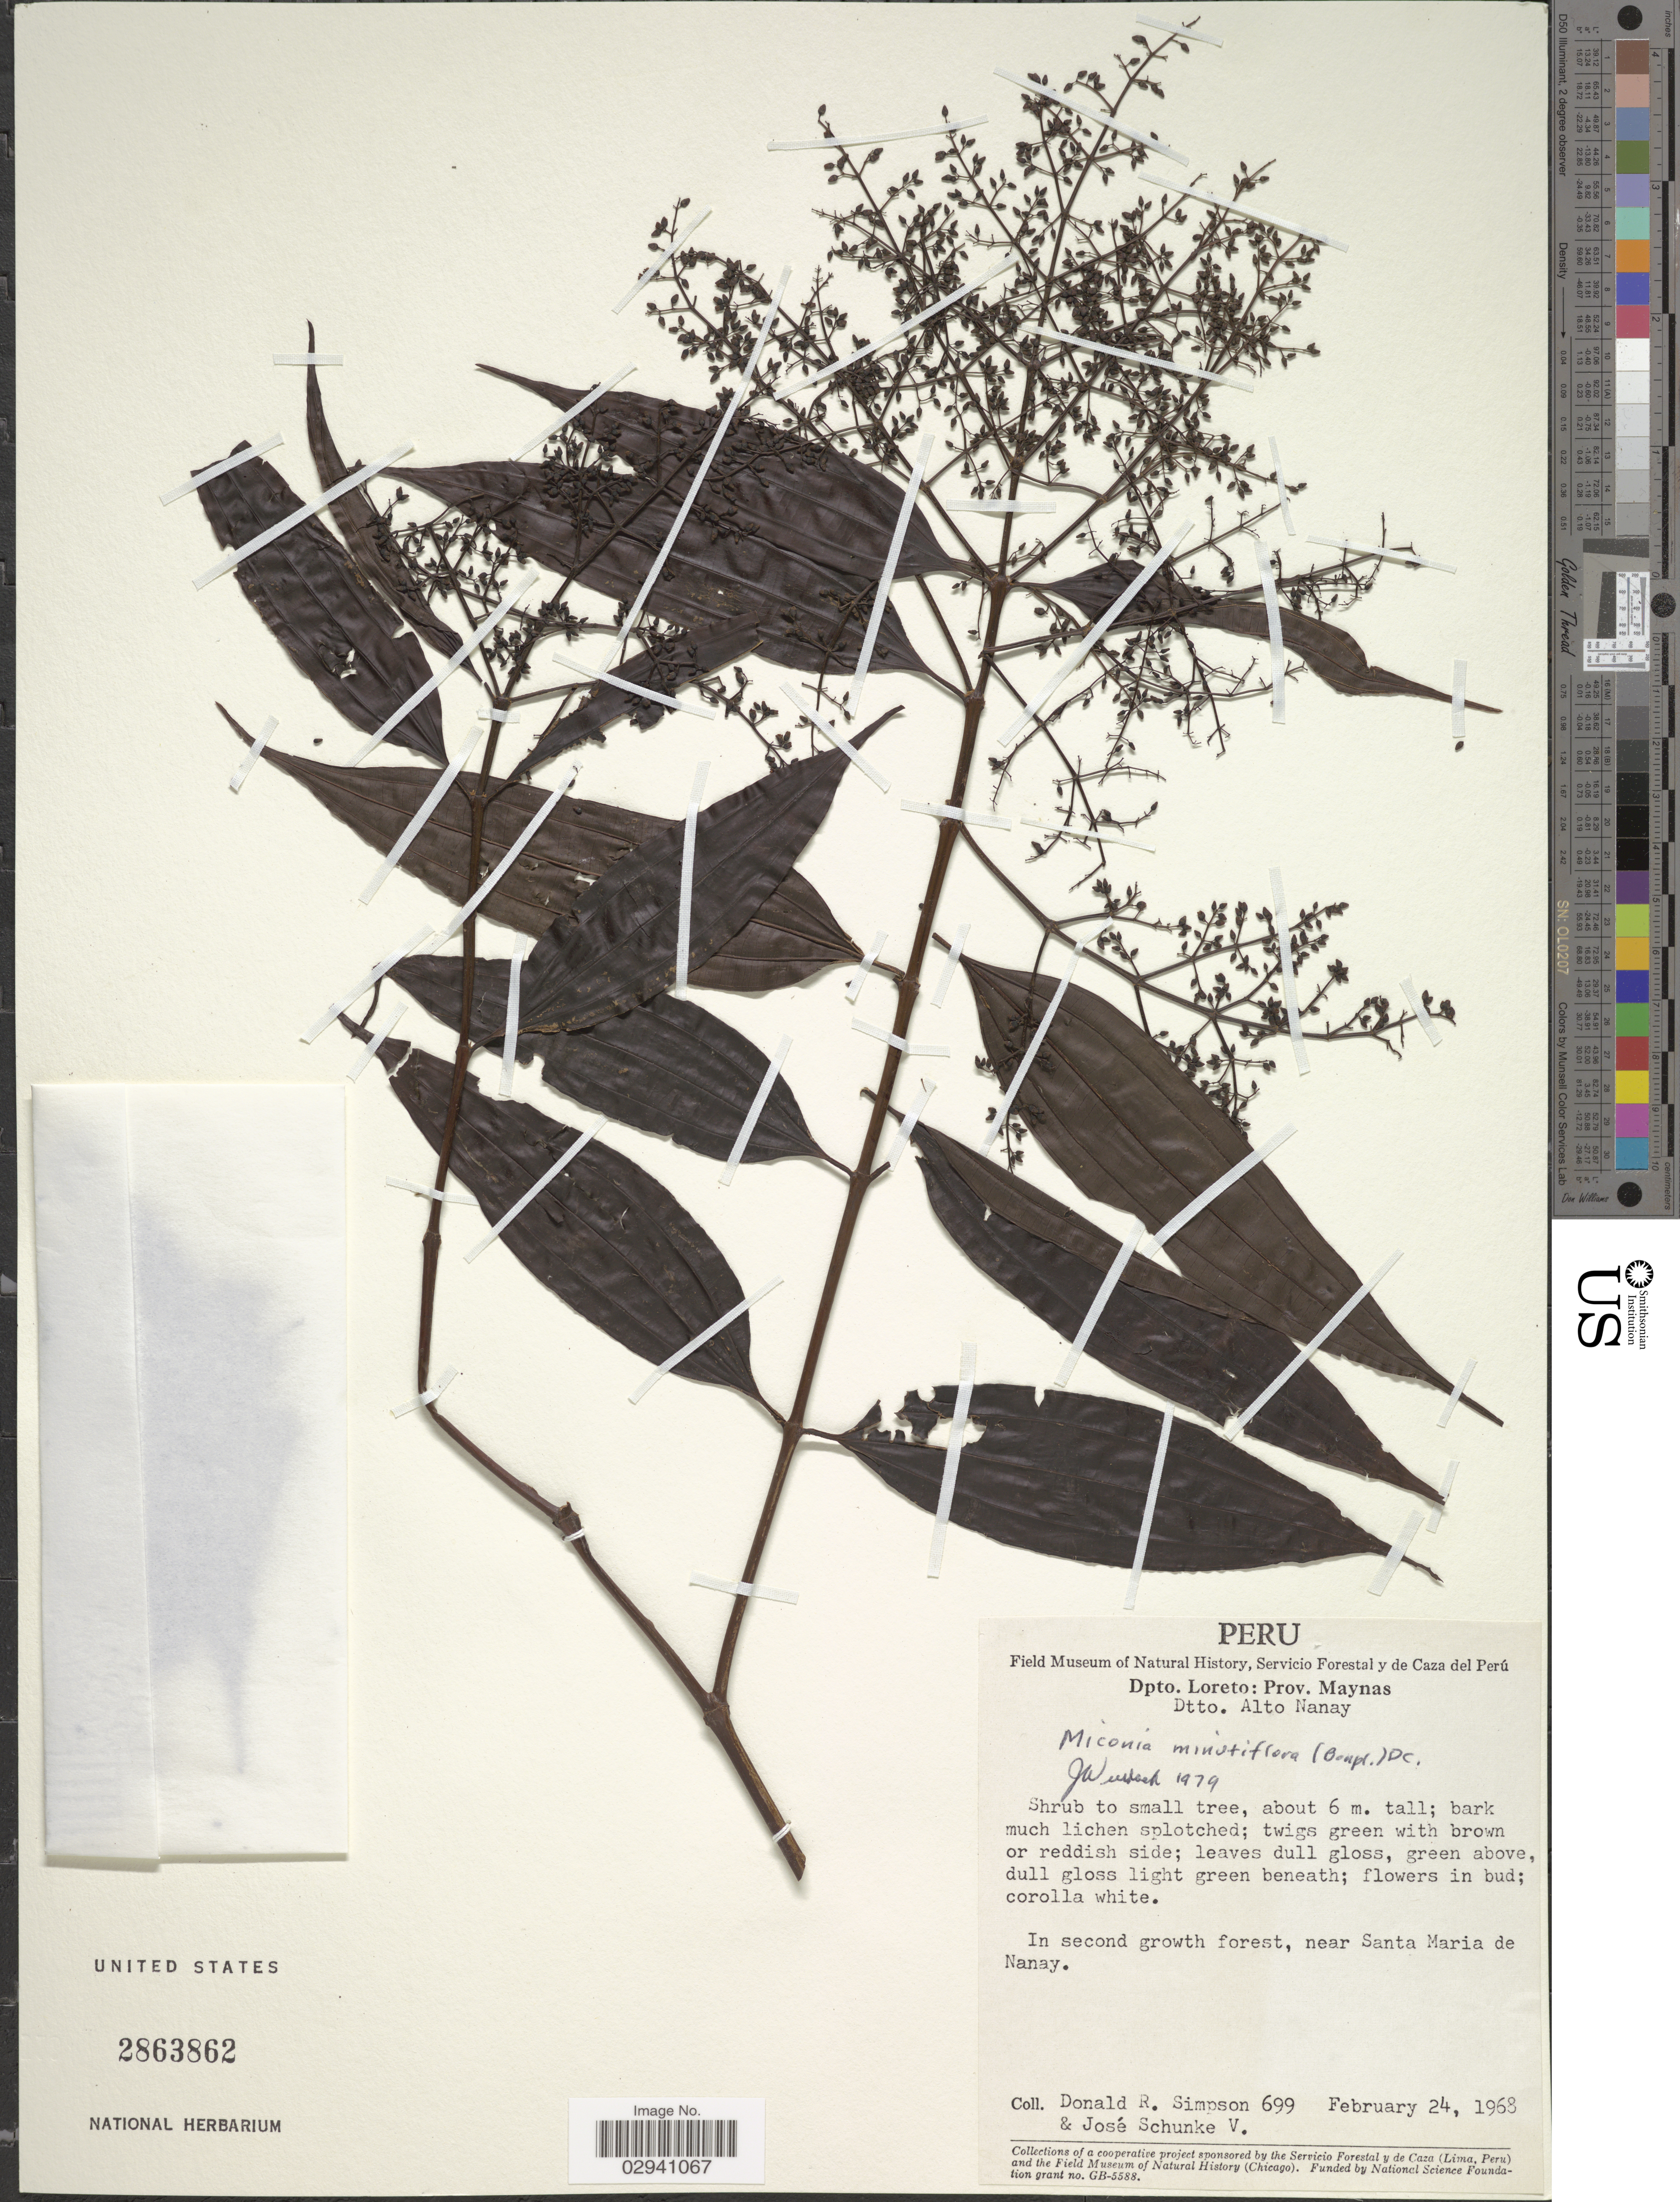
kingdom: Plantae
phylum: Tracheophyta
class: Magnoliopsida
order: Myrtales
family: Melastomataceae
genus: Miconia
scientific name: Miconia minutiflora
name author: (Bonpl.) DC.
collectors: D. R. Simpson & J. Schunke Vigo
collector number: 699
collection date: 1968-02-24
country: Peru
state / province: Loreto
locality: Dpto. Loreto: Prov. Maynas. Dtto. Alto Nanay. In second growth forest, near Santa Maria de Nanay.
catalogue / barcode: US 2863862